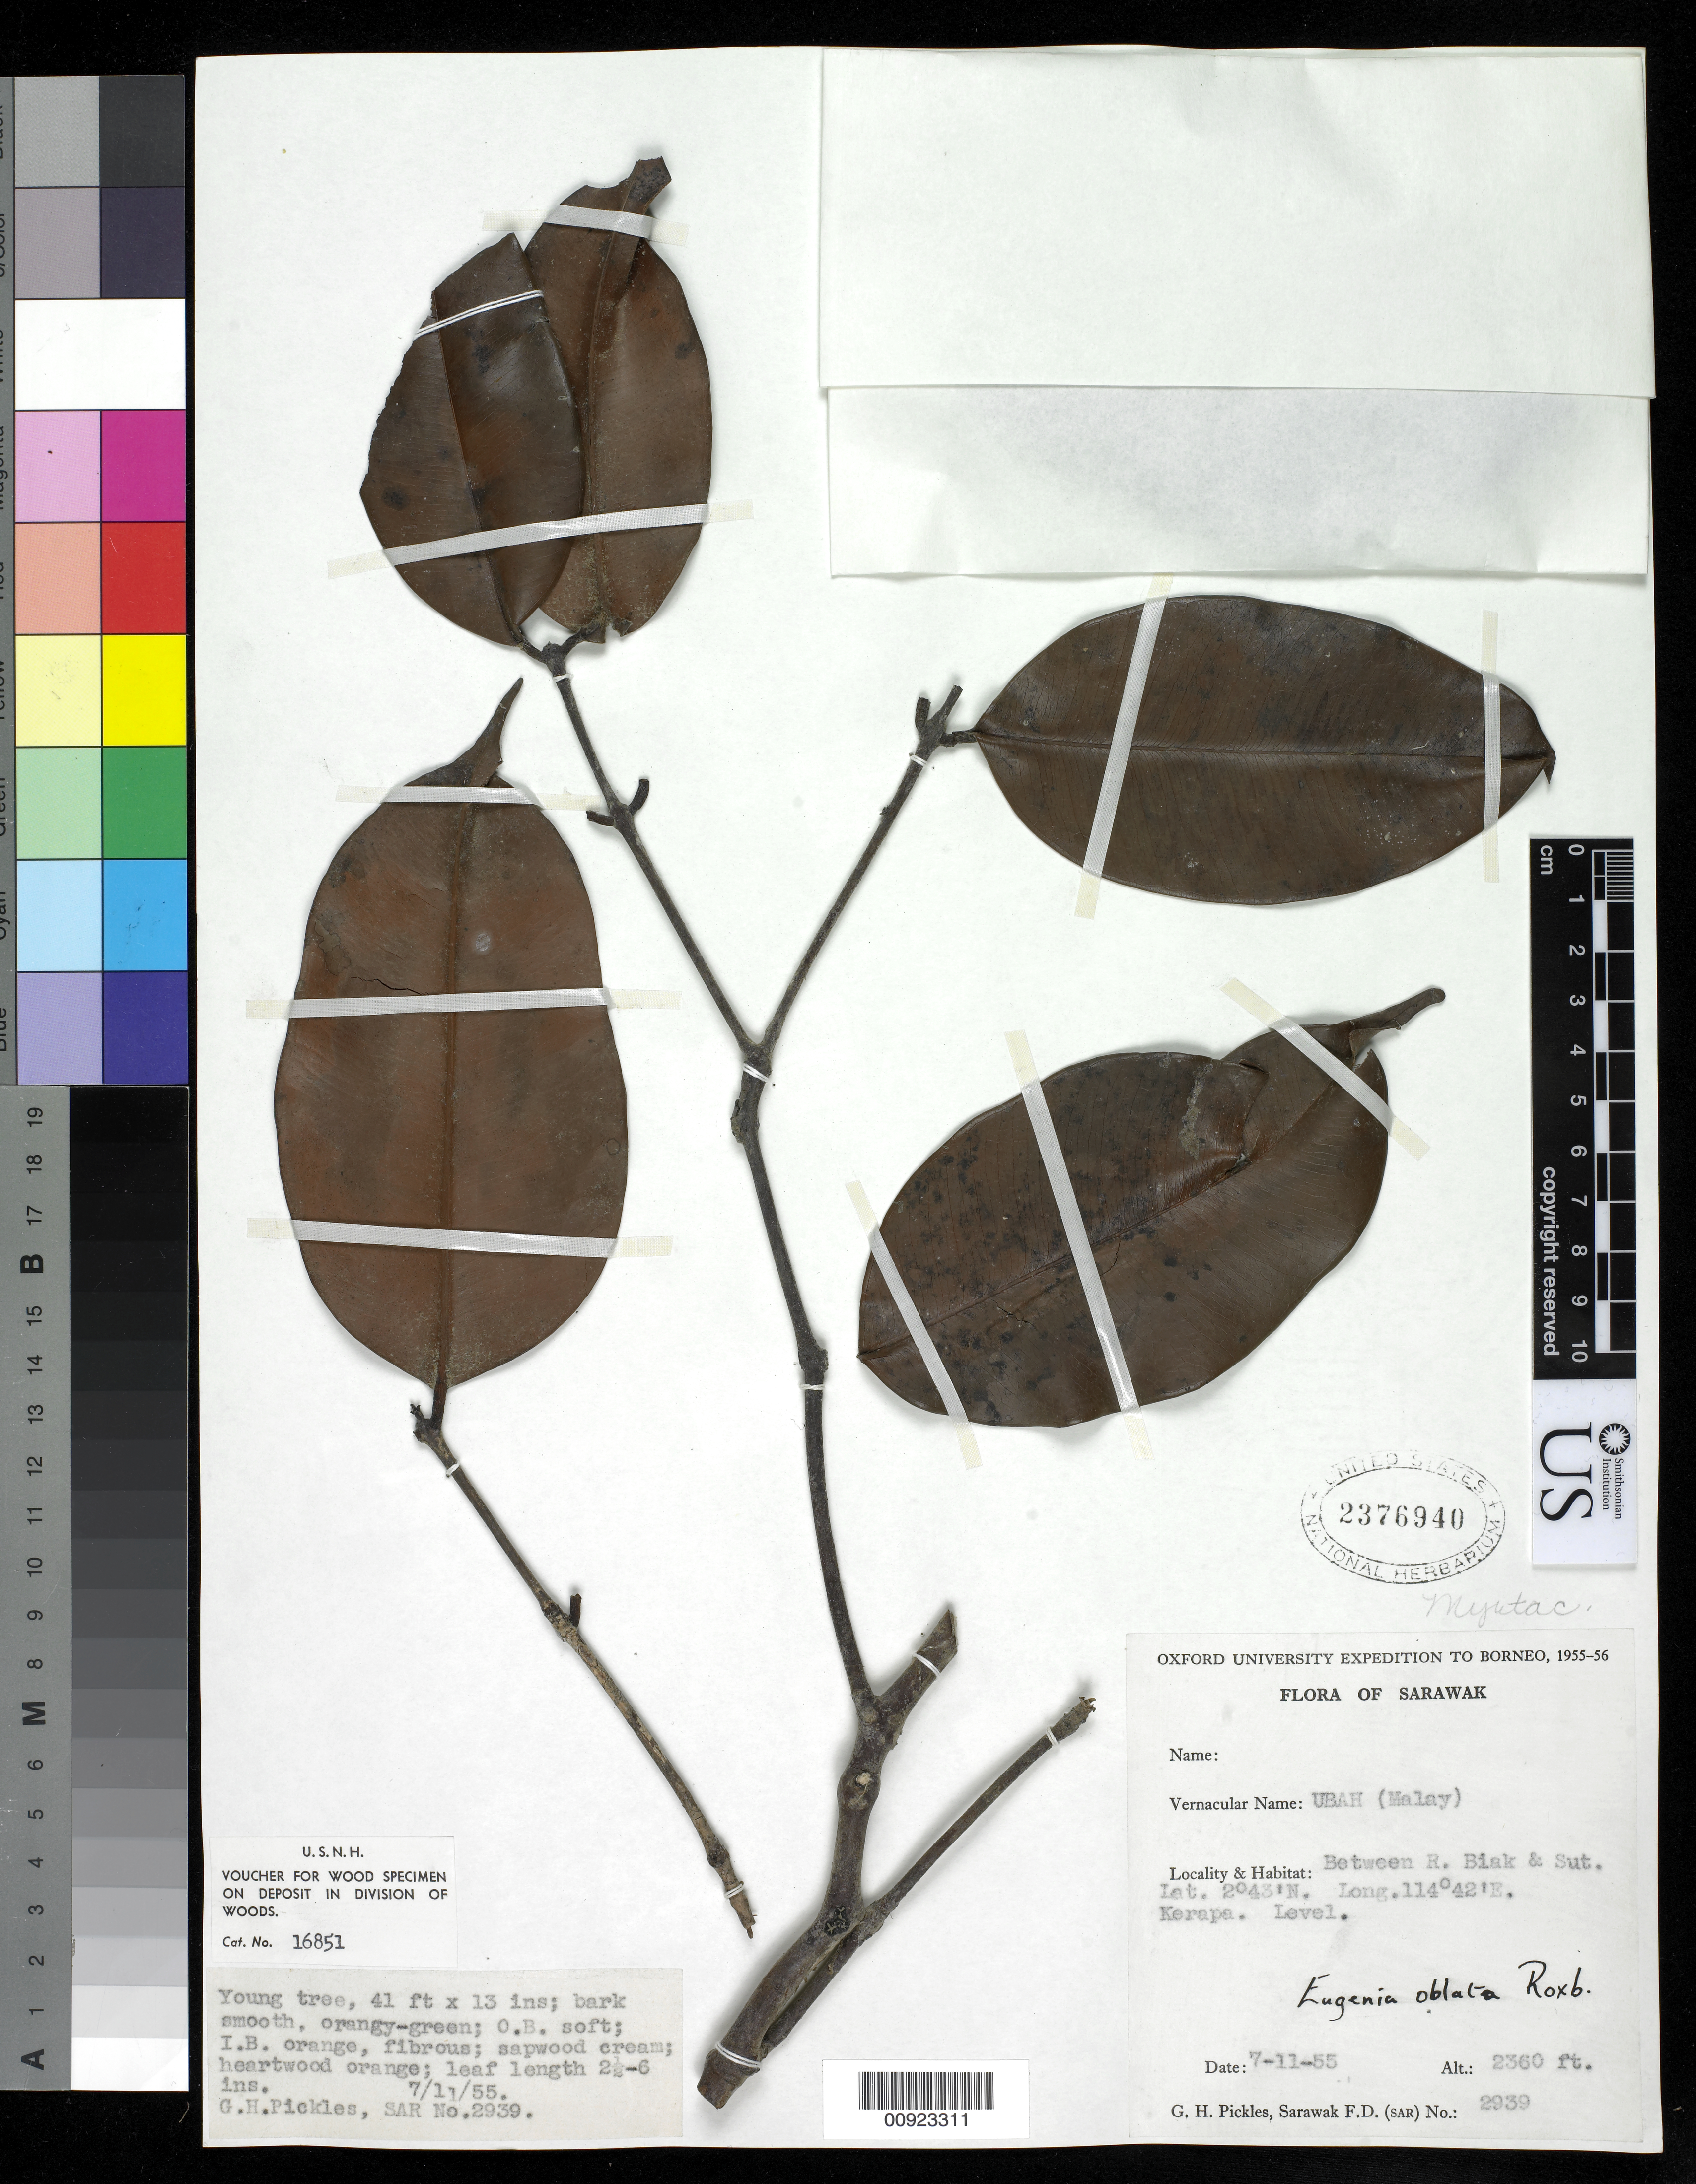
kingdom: Plantae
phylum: Tracheophyta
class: Magnoliopsida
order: Myrtales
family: Myrtaceae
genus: Syzygium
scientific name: Syzygium oblatum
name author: (Roxb.) Wall. ex A.M. Cowan & Cowan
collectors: G. Pickles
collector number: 2939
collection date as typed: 11 Jul 1955 or 07 Nov 1955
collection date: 1955-07-11 or 1955-11-07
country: Malaysia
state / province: Sarawak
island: Borneo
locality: Between R. Biak and Sut. Kerapa.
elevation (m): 719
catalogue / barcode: US 2376940